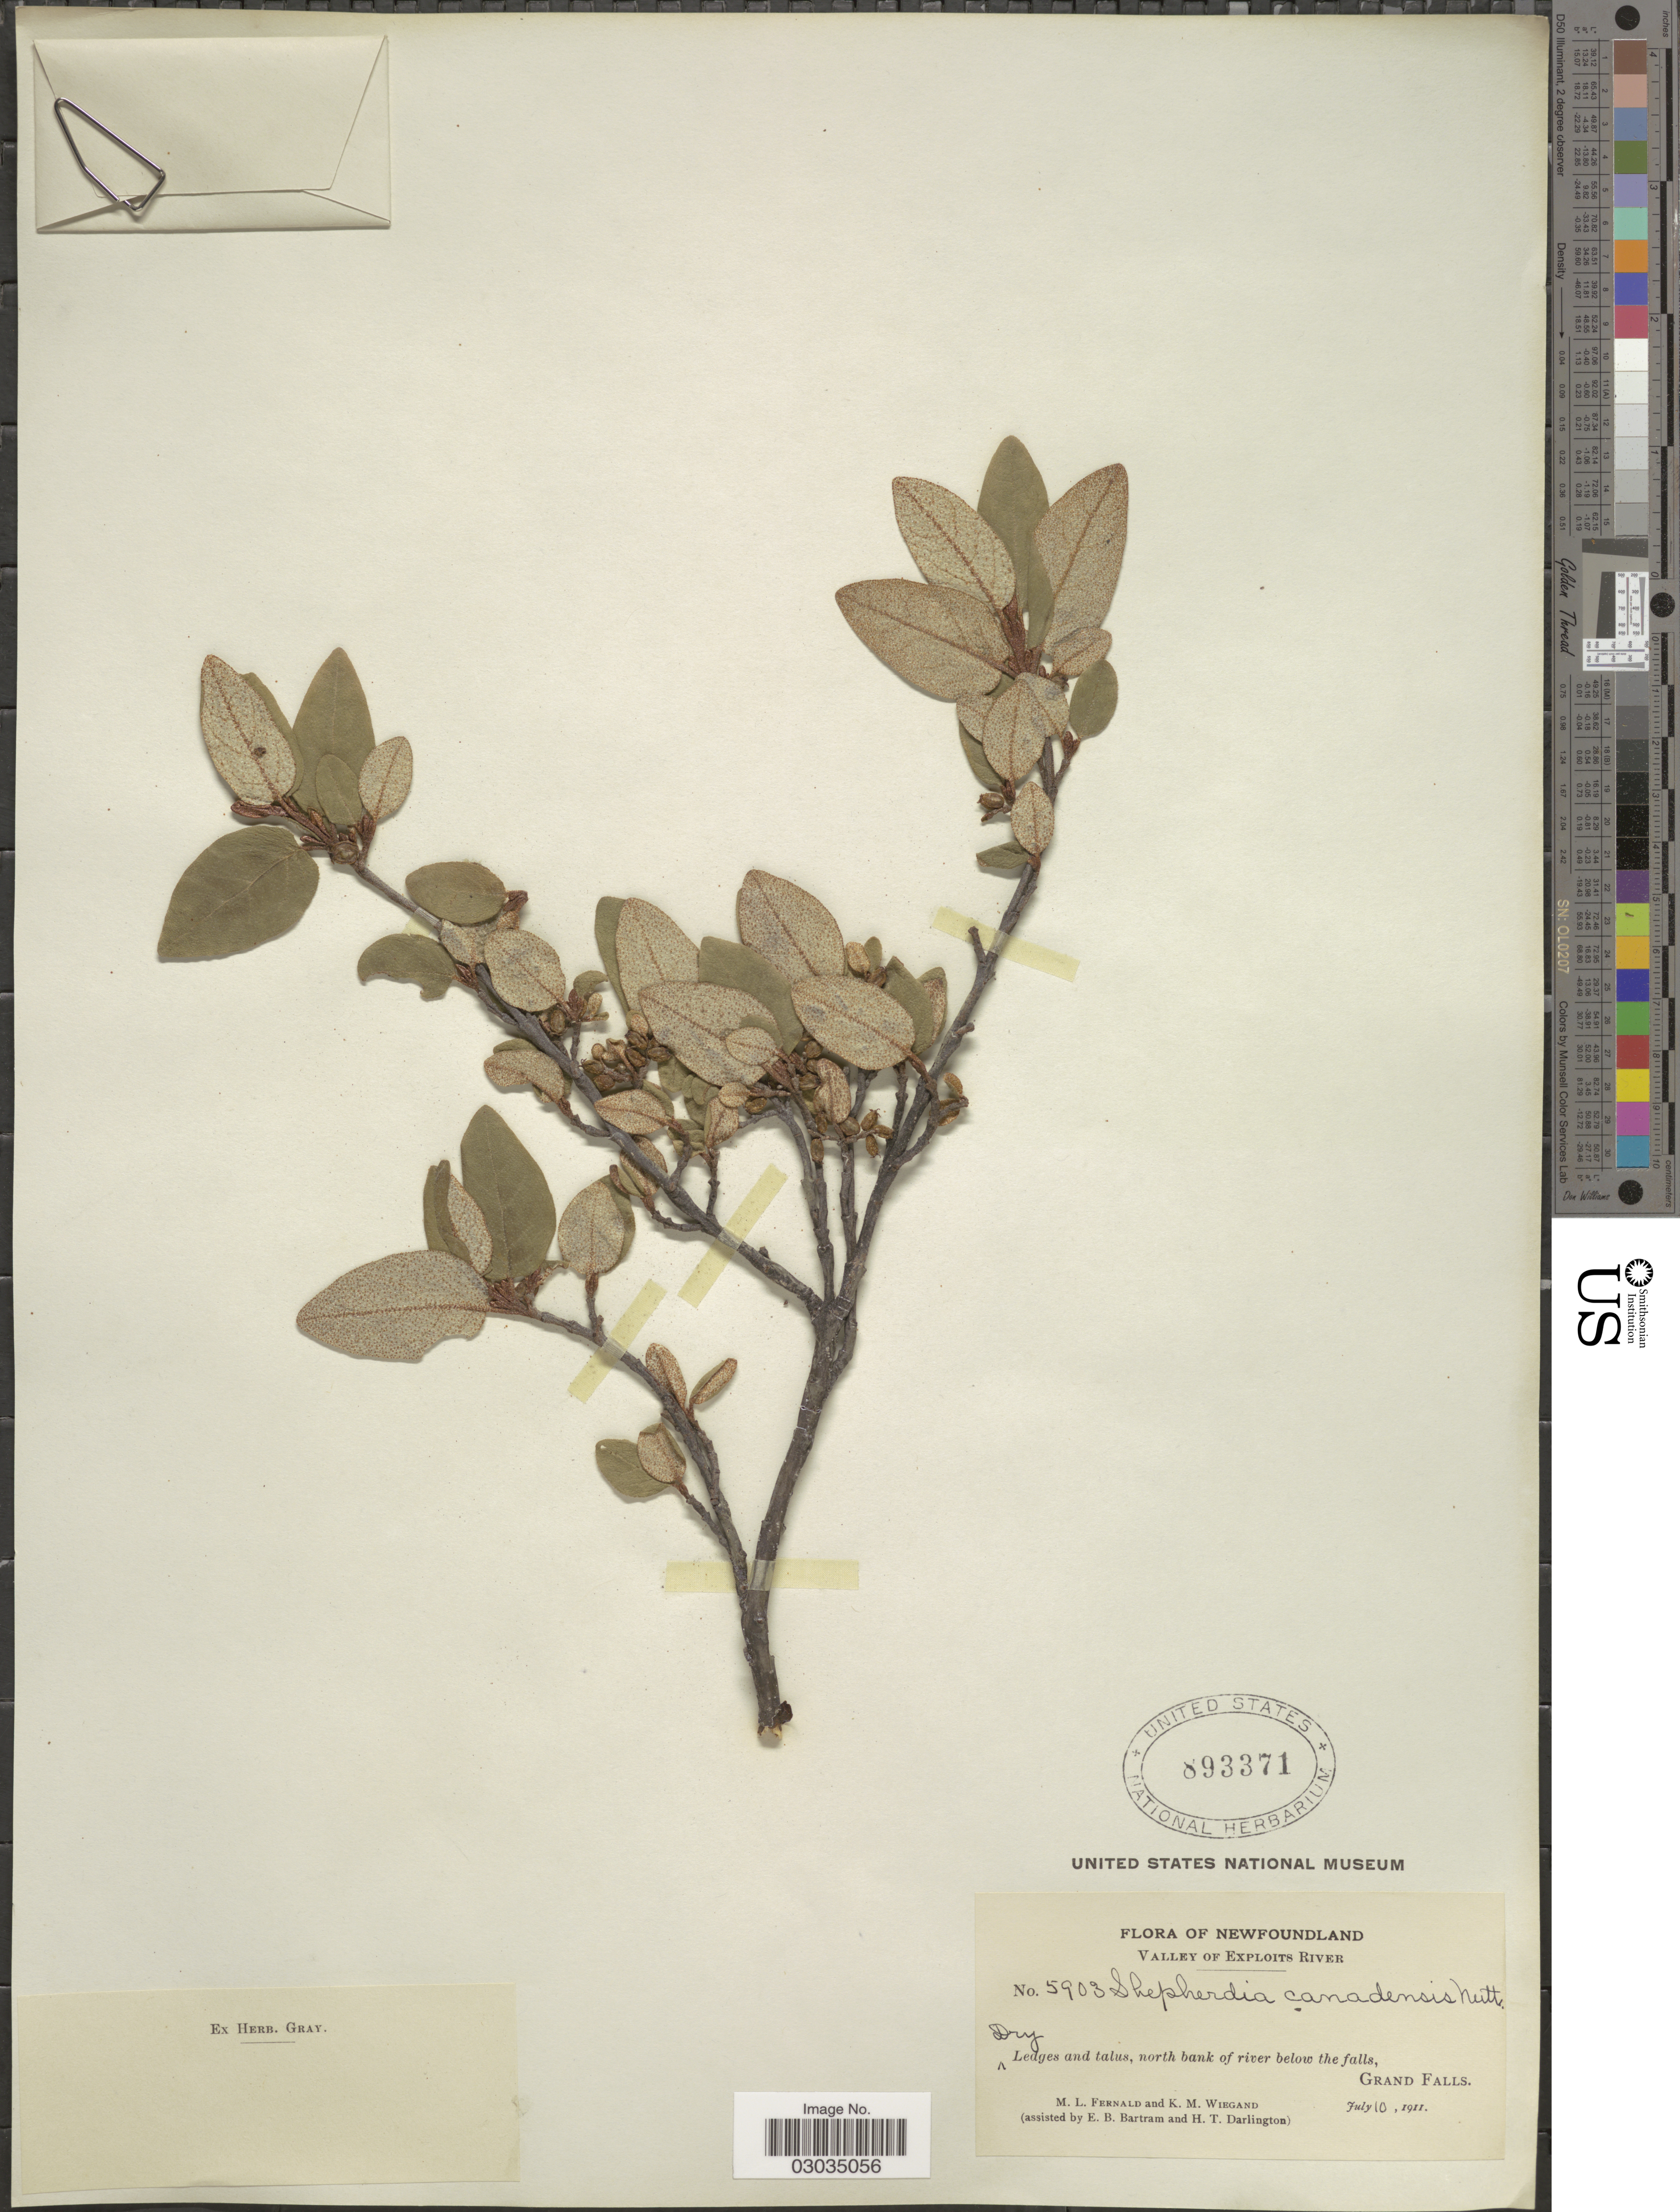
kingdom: Plantae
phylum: Tracheophyta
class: Magnoliopsida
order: Rosales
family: Elaeagnaceae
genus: Shepherdia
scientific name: Shepherdia canadensis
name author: (L.) Nutt.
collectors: M. L. Fernald & K. M. Wiegand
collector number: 5903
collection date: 1911-07-10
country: Canada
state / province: Newfoundland and Labrador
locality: Valley of Exploits River, north bank of river below the falls, Grand Falls.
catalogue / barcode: US 893371